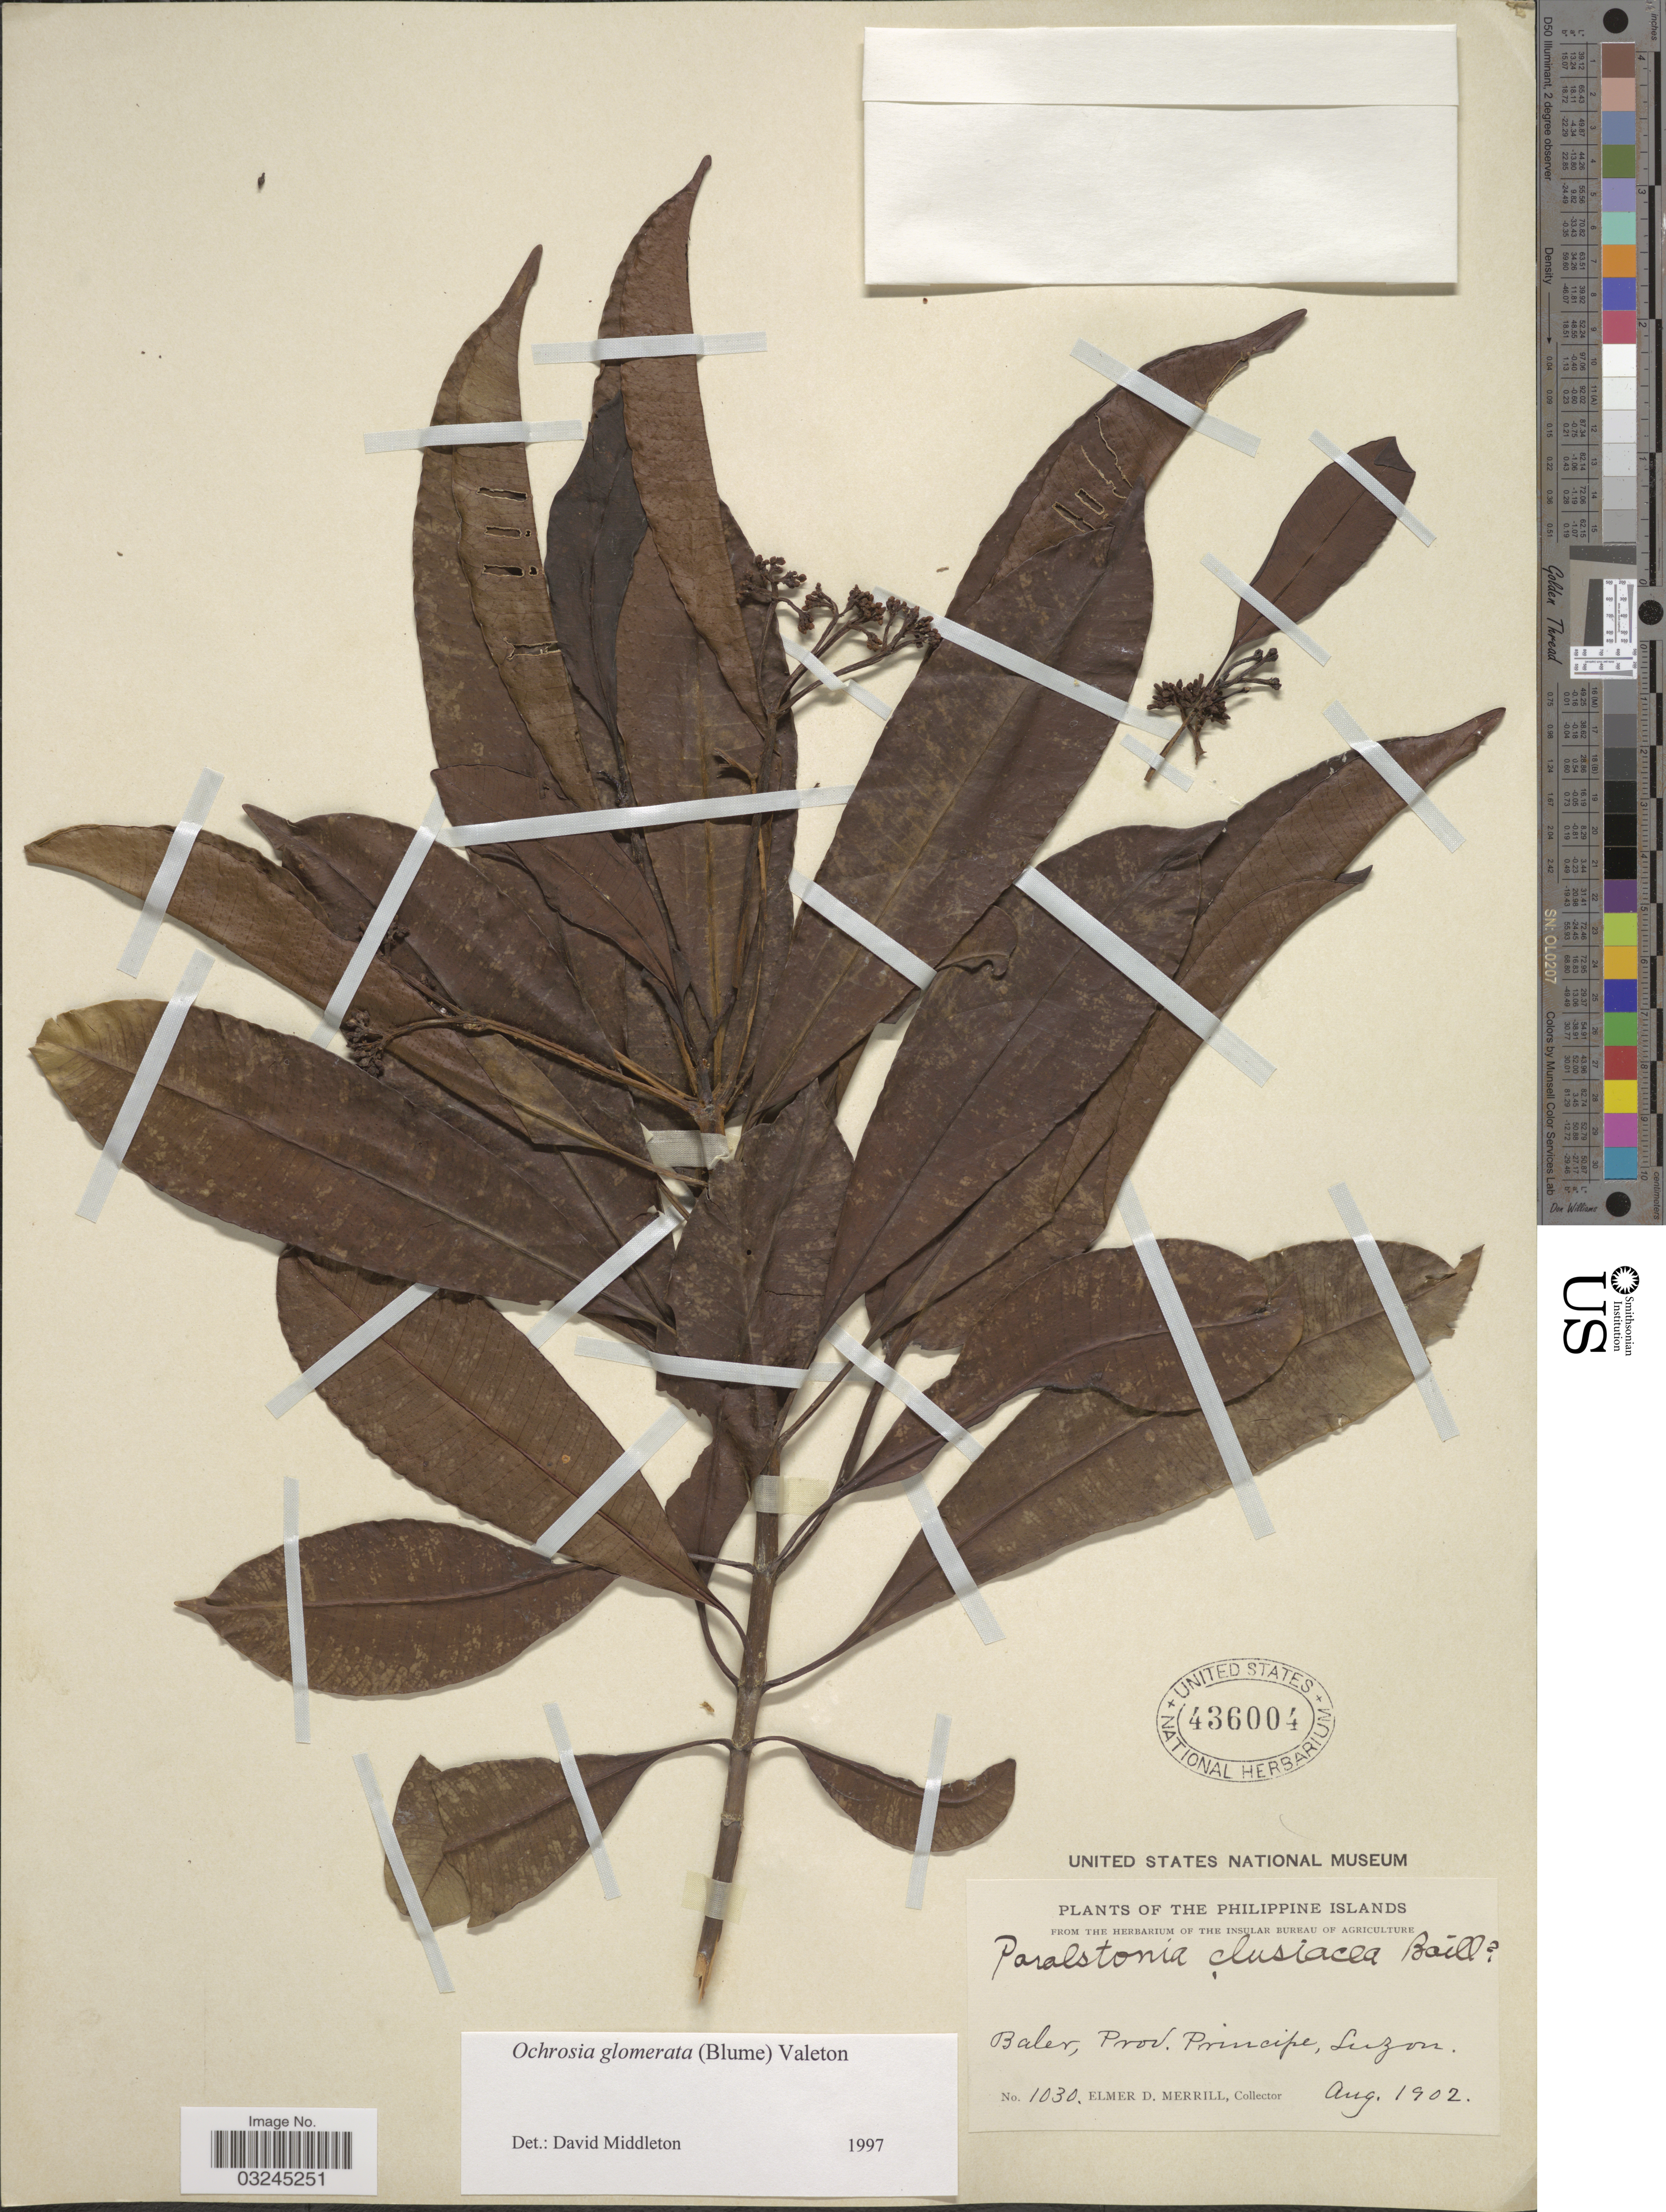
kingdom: Plantae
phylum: Tracheophyta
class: Magnoliopsida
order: Gentianales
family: Apocynaceae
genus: Ochrosia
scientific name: Ochrosia glomerata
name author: (Blume) F. Muell.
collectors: E. D. Merrill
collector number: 1030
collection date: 1902-08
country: Philippines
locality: Baler, Prov. Principe, Luzon.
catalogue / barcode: US 436004